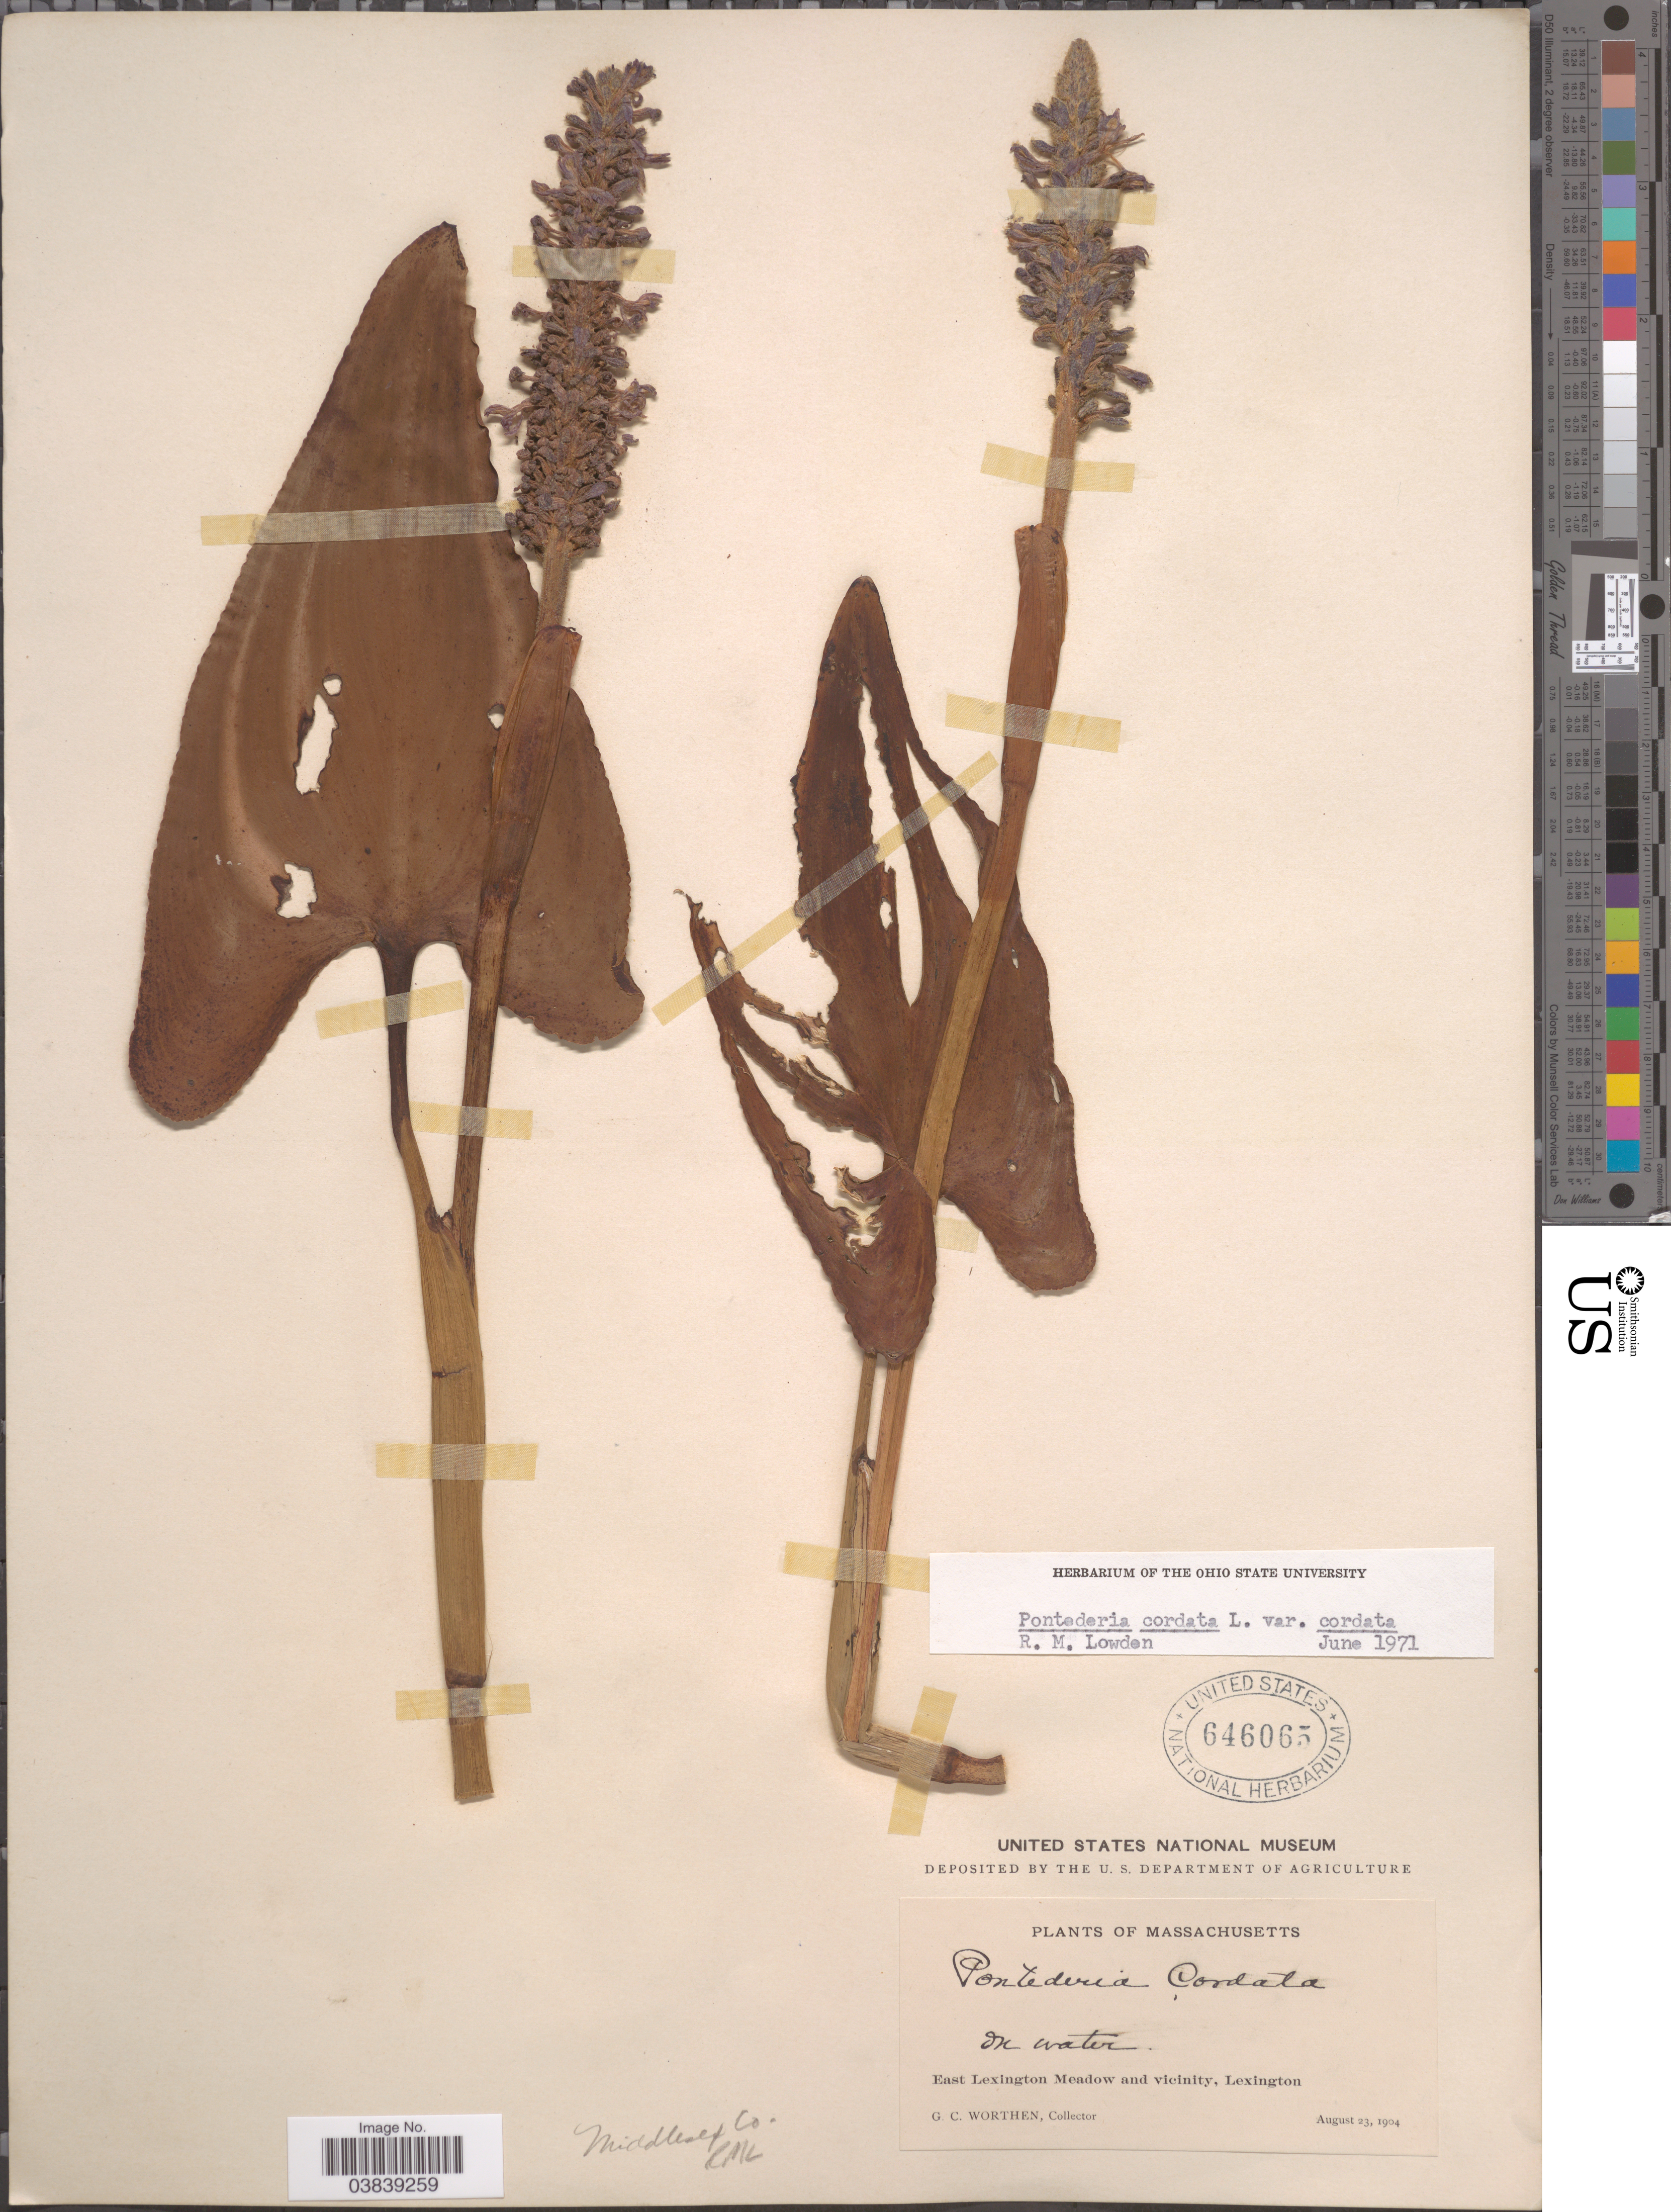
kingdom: Plantae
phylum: Tracheophyta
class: Liliopsida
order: Commelinales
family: Pontederiaceae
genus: Pontederia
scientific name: Pontederia cordata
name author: L.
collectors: G. Worthen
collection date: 1904-08-23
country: United States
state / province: Massachusetts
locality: East Lexington Meadow and vicinity, Lexington.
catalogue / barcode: US 646065